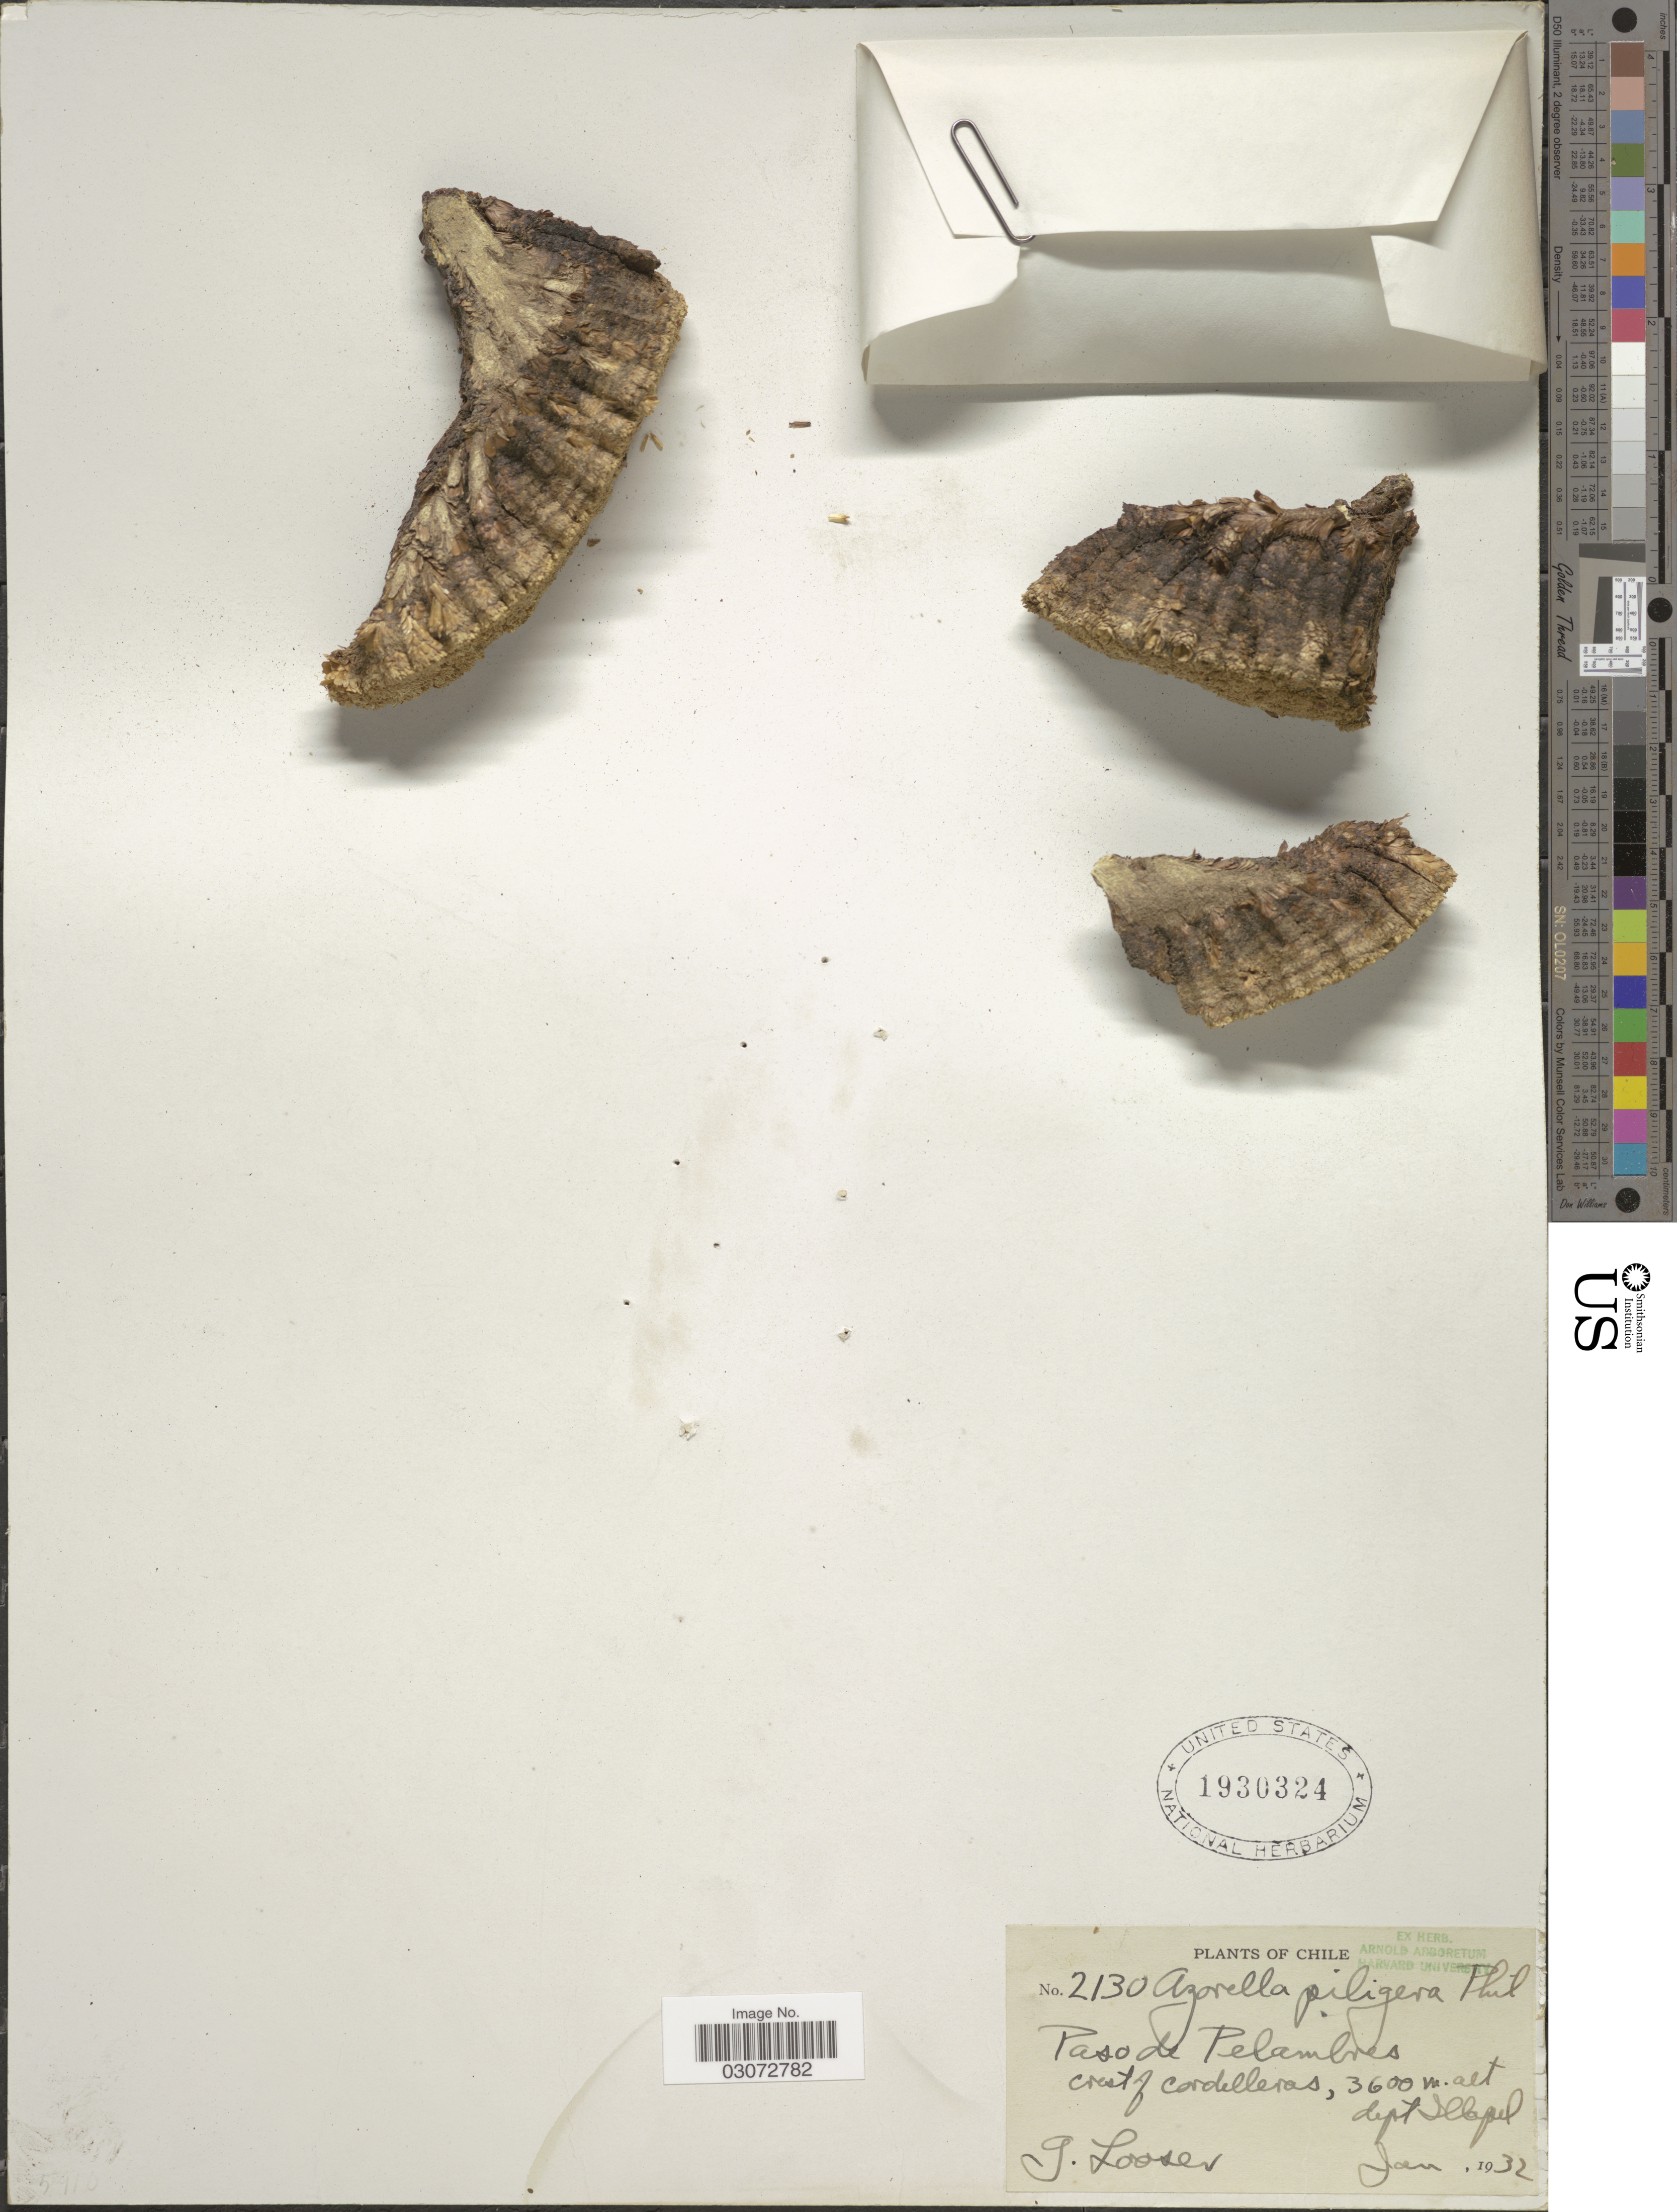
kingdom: Plantae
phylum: Tracheophyta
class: Magnoliopsida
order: Apiales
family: Apiaceae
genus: Azorella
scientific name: Azorella madreporica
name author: Clos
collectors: G. Looser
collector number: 2130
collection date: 1932-01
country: Chile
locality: Paso de Pelambres. Crest of Cordilleras, Dept. Illapel.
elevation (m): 3600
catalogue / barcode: US 1930324